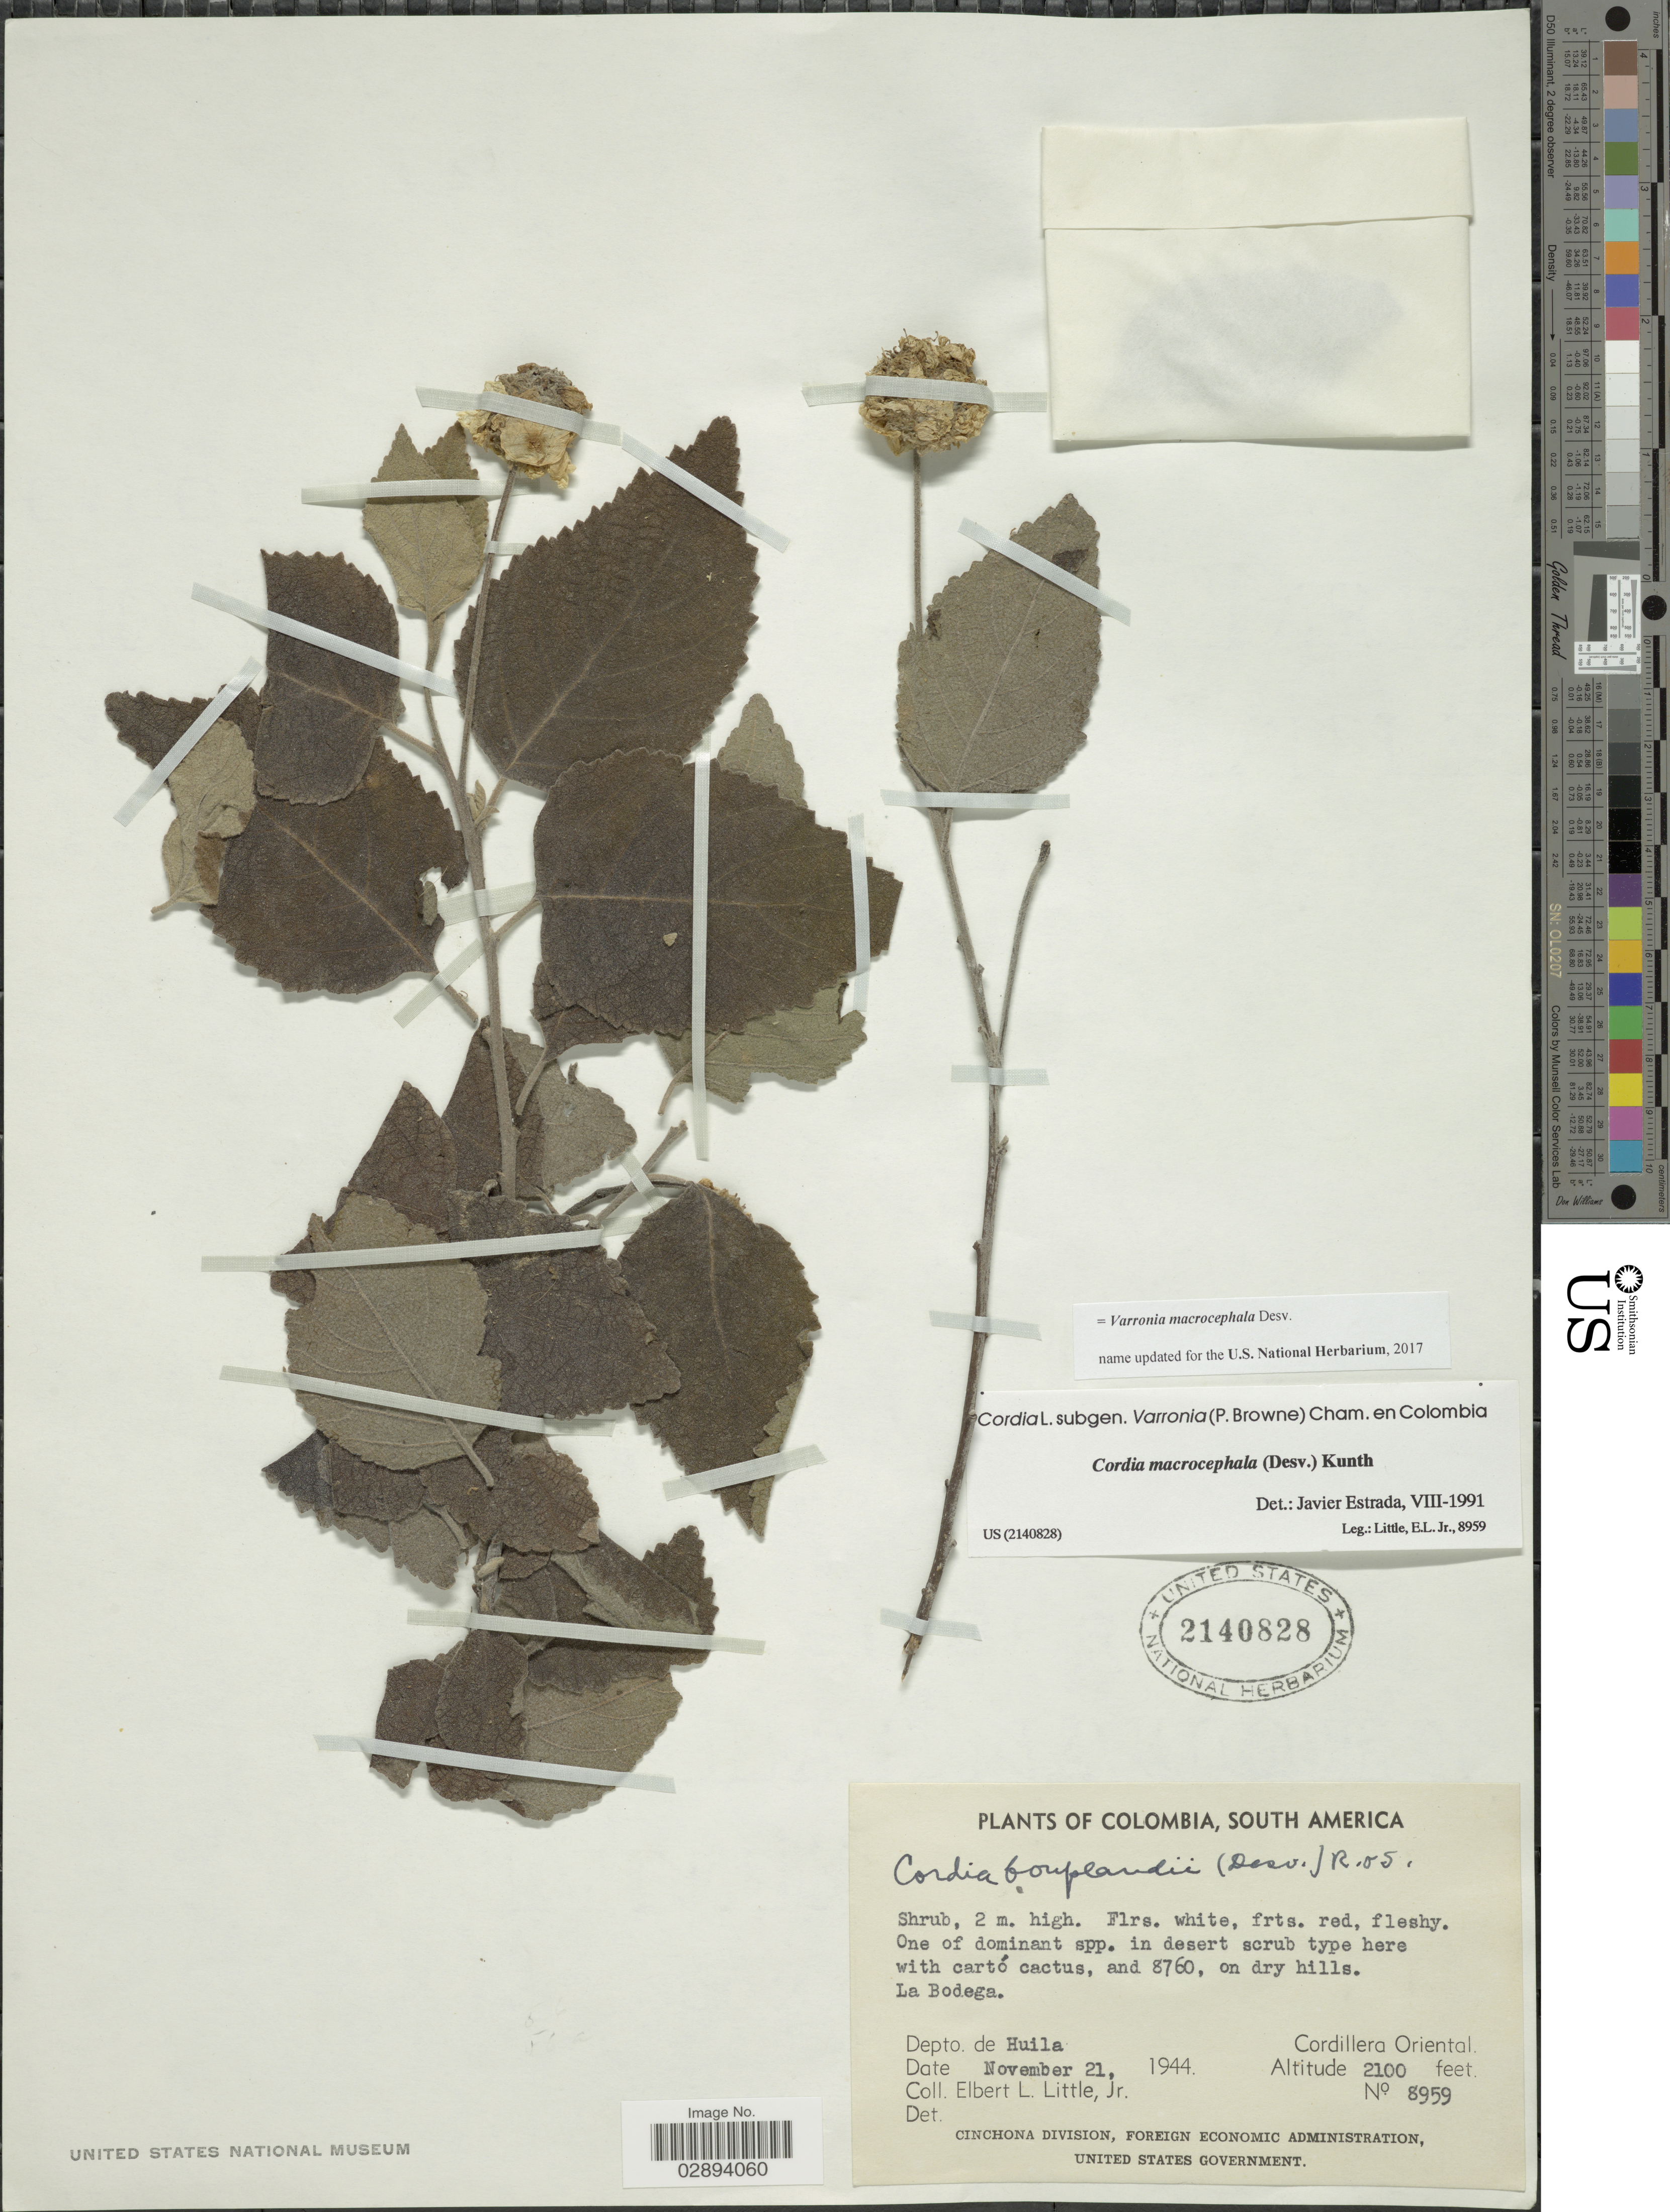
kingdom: Plantae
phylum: Tracheophyta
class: Magnoliopsida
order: Boraginales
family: Cordiaceae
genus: Varronia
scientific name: Varronia macrocephala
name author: Desv.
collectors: E. L. Little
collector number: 8959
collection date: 1944-11-21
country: Colombia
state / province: Huila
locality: On dry hills, La Bodega, Depto. de Huila, Cordillera Oriental.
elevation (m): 640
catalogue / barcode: US 2140828